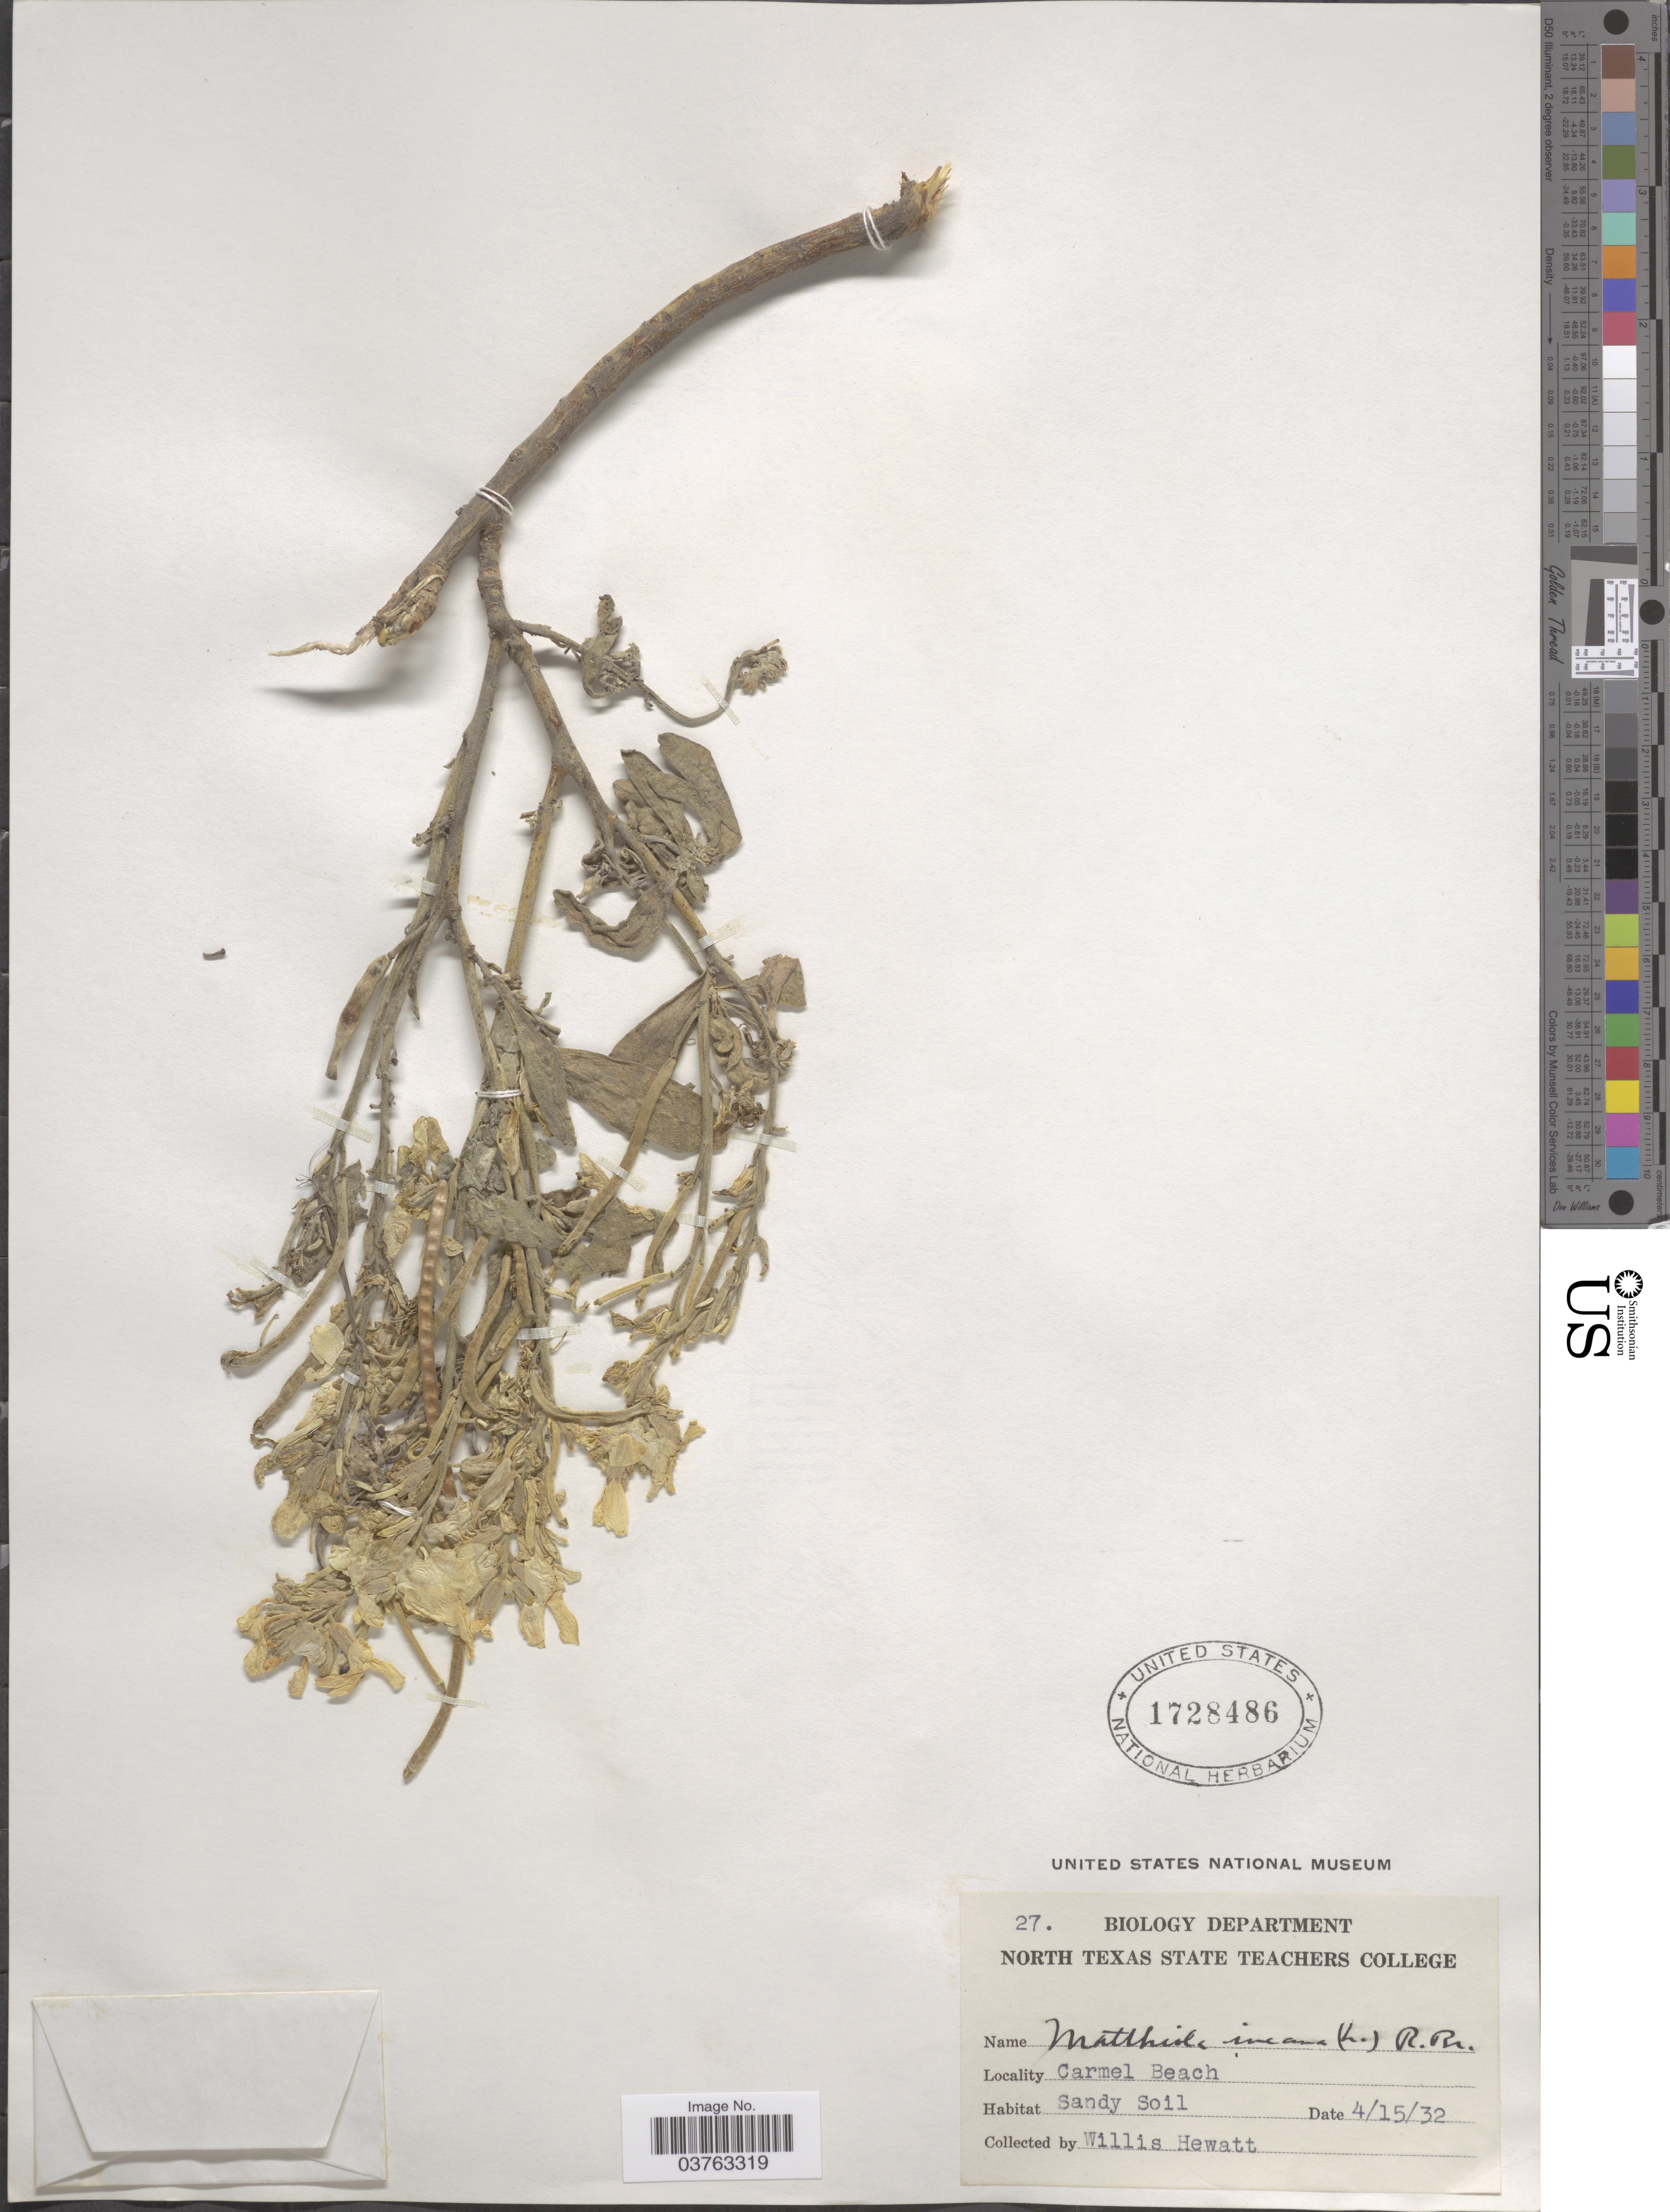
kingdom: Plantae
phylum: Tracheophyta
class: Magnoliopsida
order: Brassicales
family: Brassicaceae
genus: Matthiola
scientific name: Matthiola incana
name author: (L.) W.T. Aiton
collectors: W. Hewatt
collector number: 27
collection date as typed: Transcribed d/m/y: 15/4/32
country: United States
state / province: Texas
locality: Carmel Beach.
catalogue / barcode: US 1728486